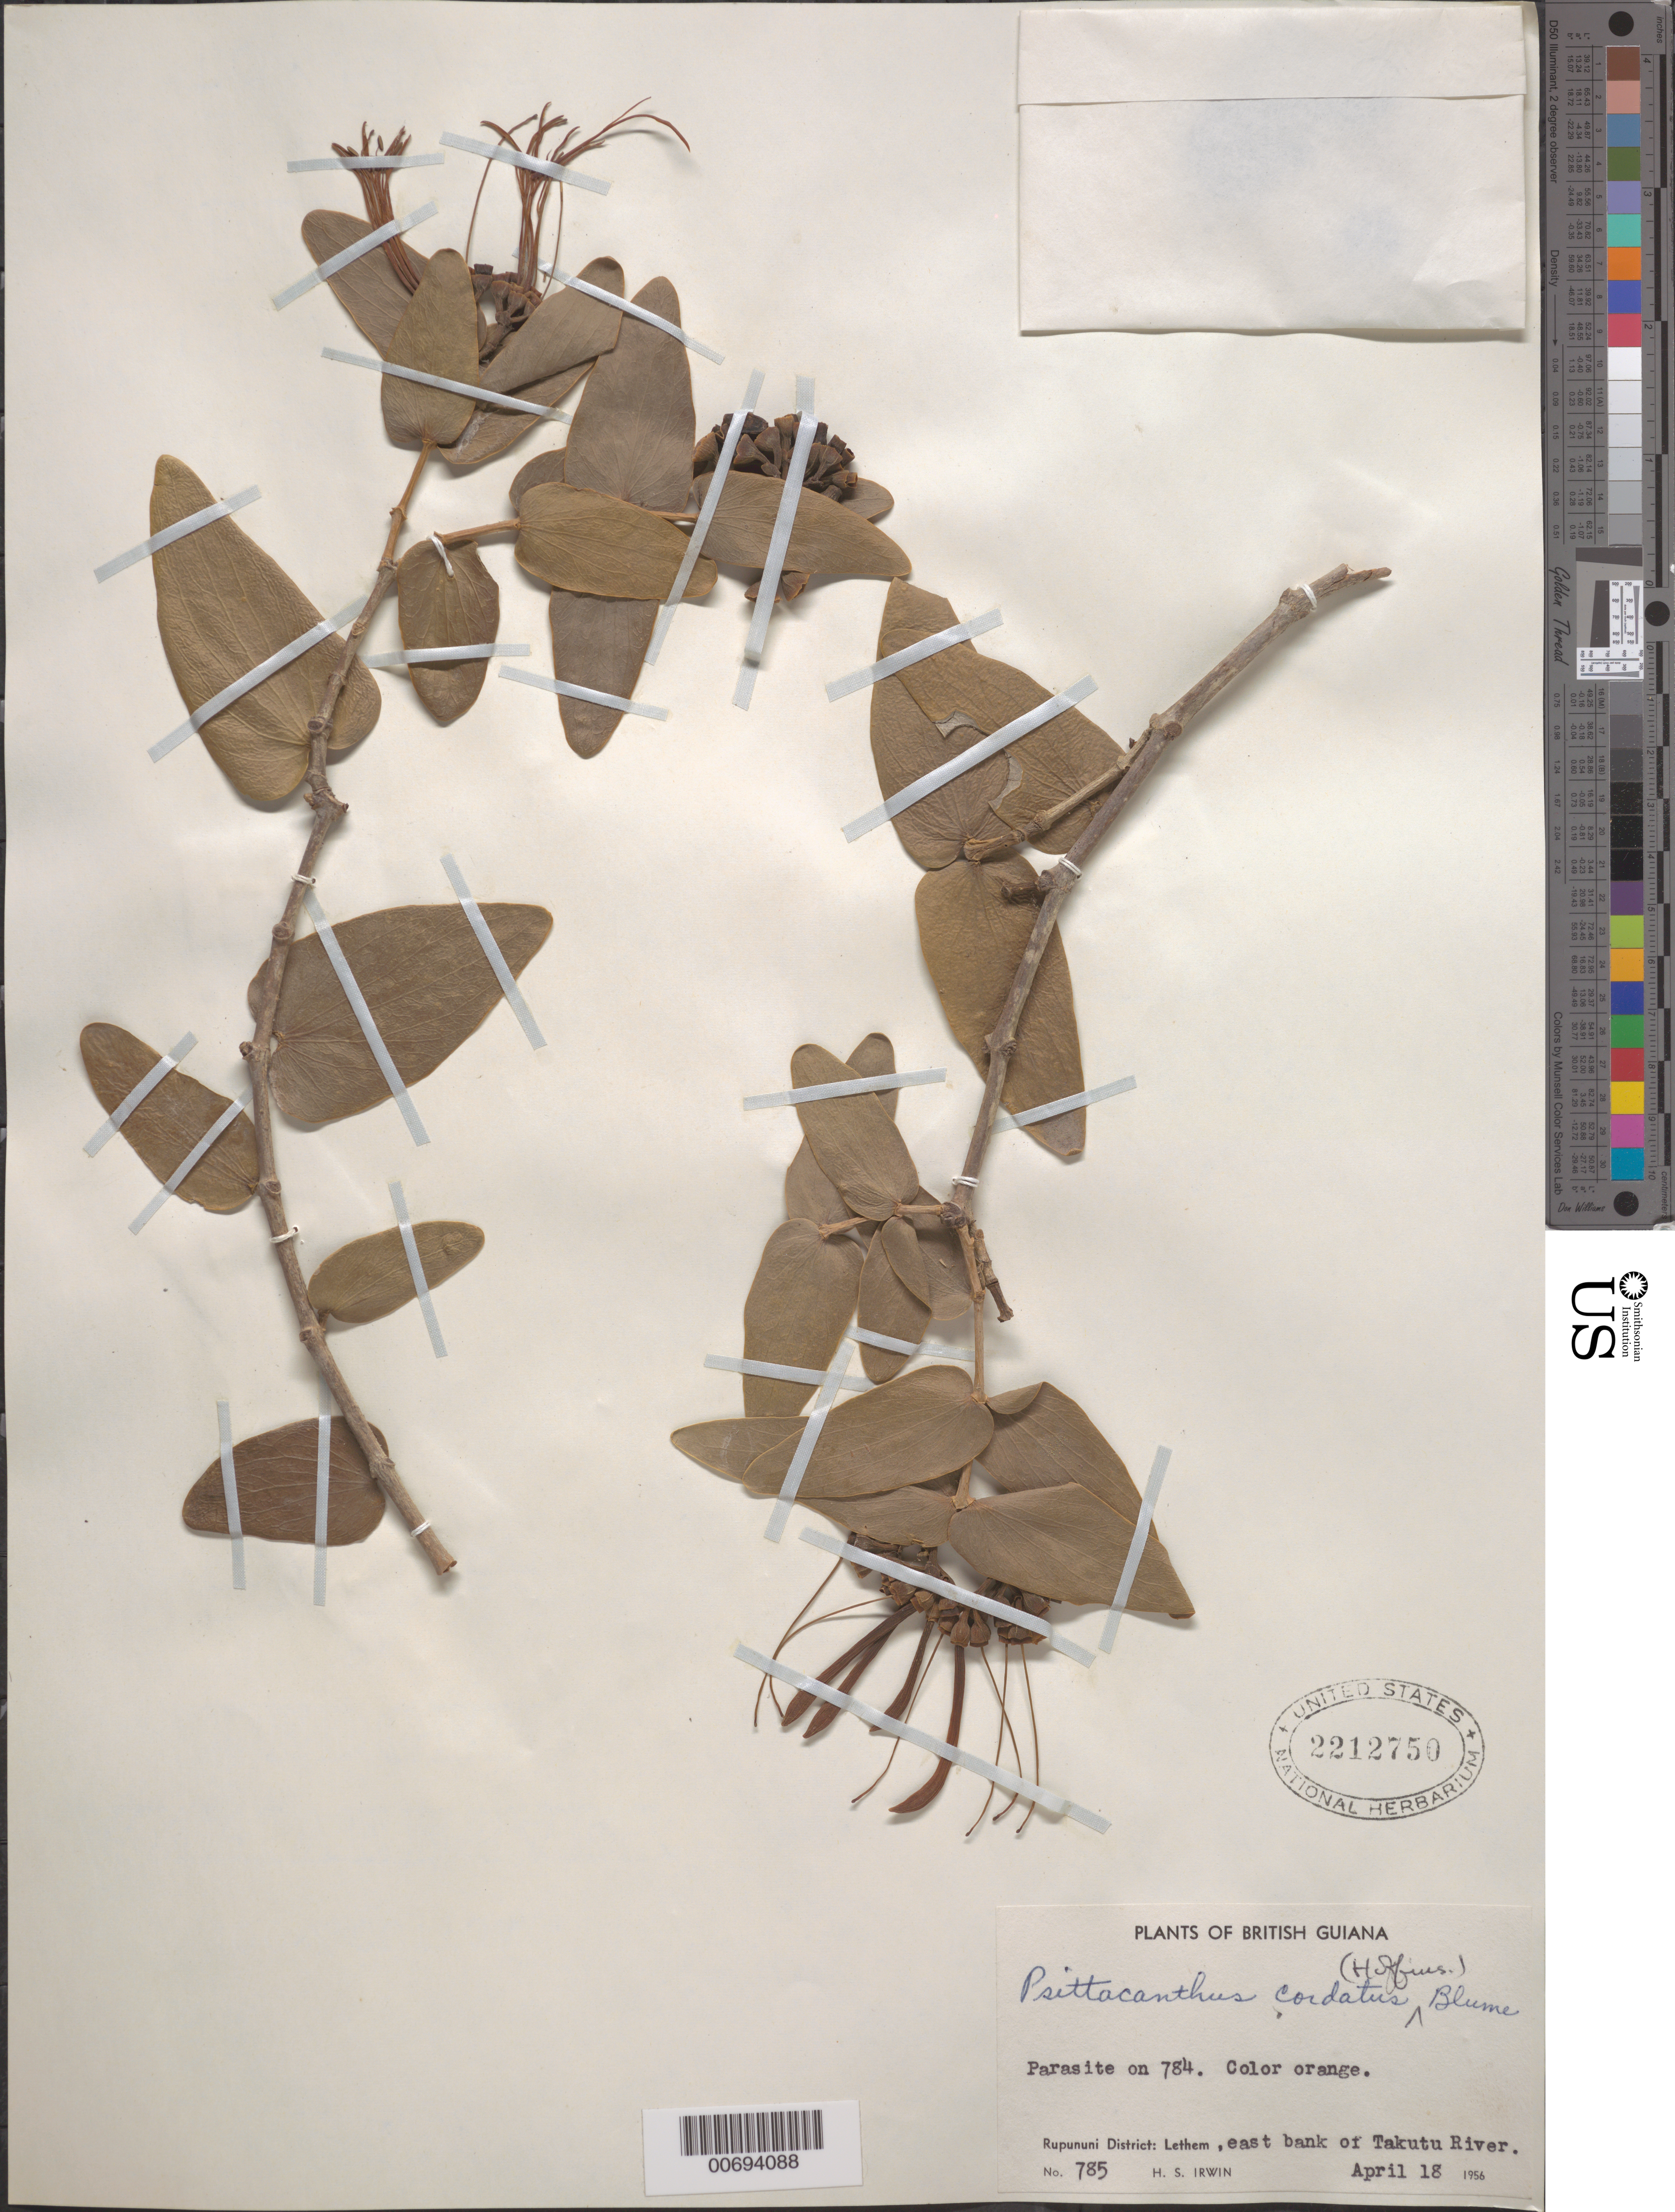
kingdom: Plantae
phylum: Tracheophyta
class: Magnoliopsida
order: Santalales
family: Loranthaceae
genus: Psittacanthus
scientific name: Psittacanthus cordatus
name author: (Hoffmanns.) Blume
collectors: H. Irwin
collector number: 785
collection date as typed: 18-Apr-56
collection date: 1956-04-18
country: Guyana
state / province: U. Takutu-U. Essequibo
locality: Rupununi Dist., Lethem, E bank of Takutu River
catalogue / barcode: US 2212750